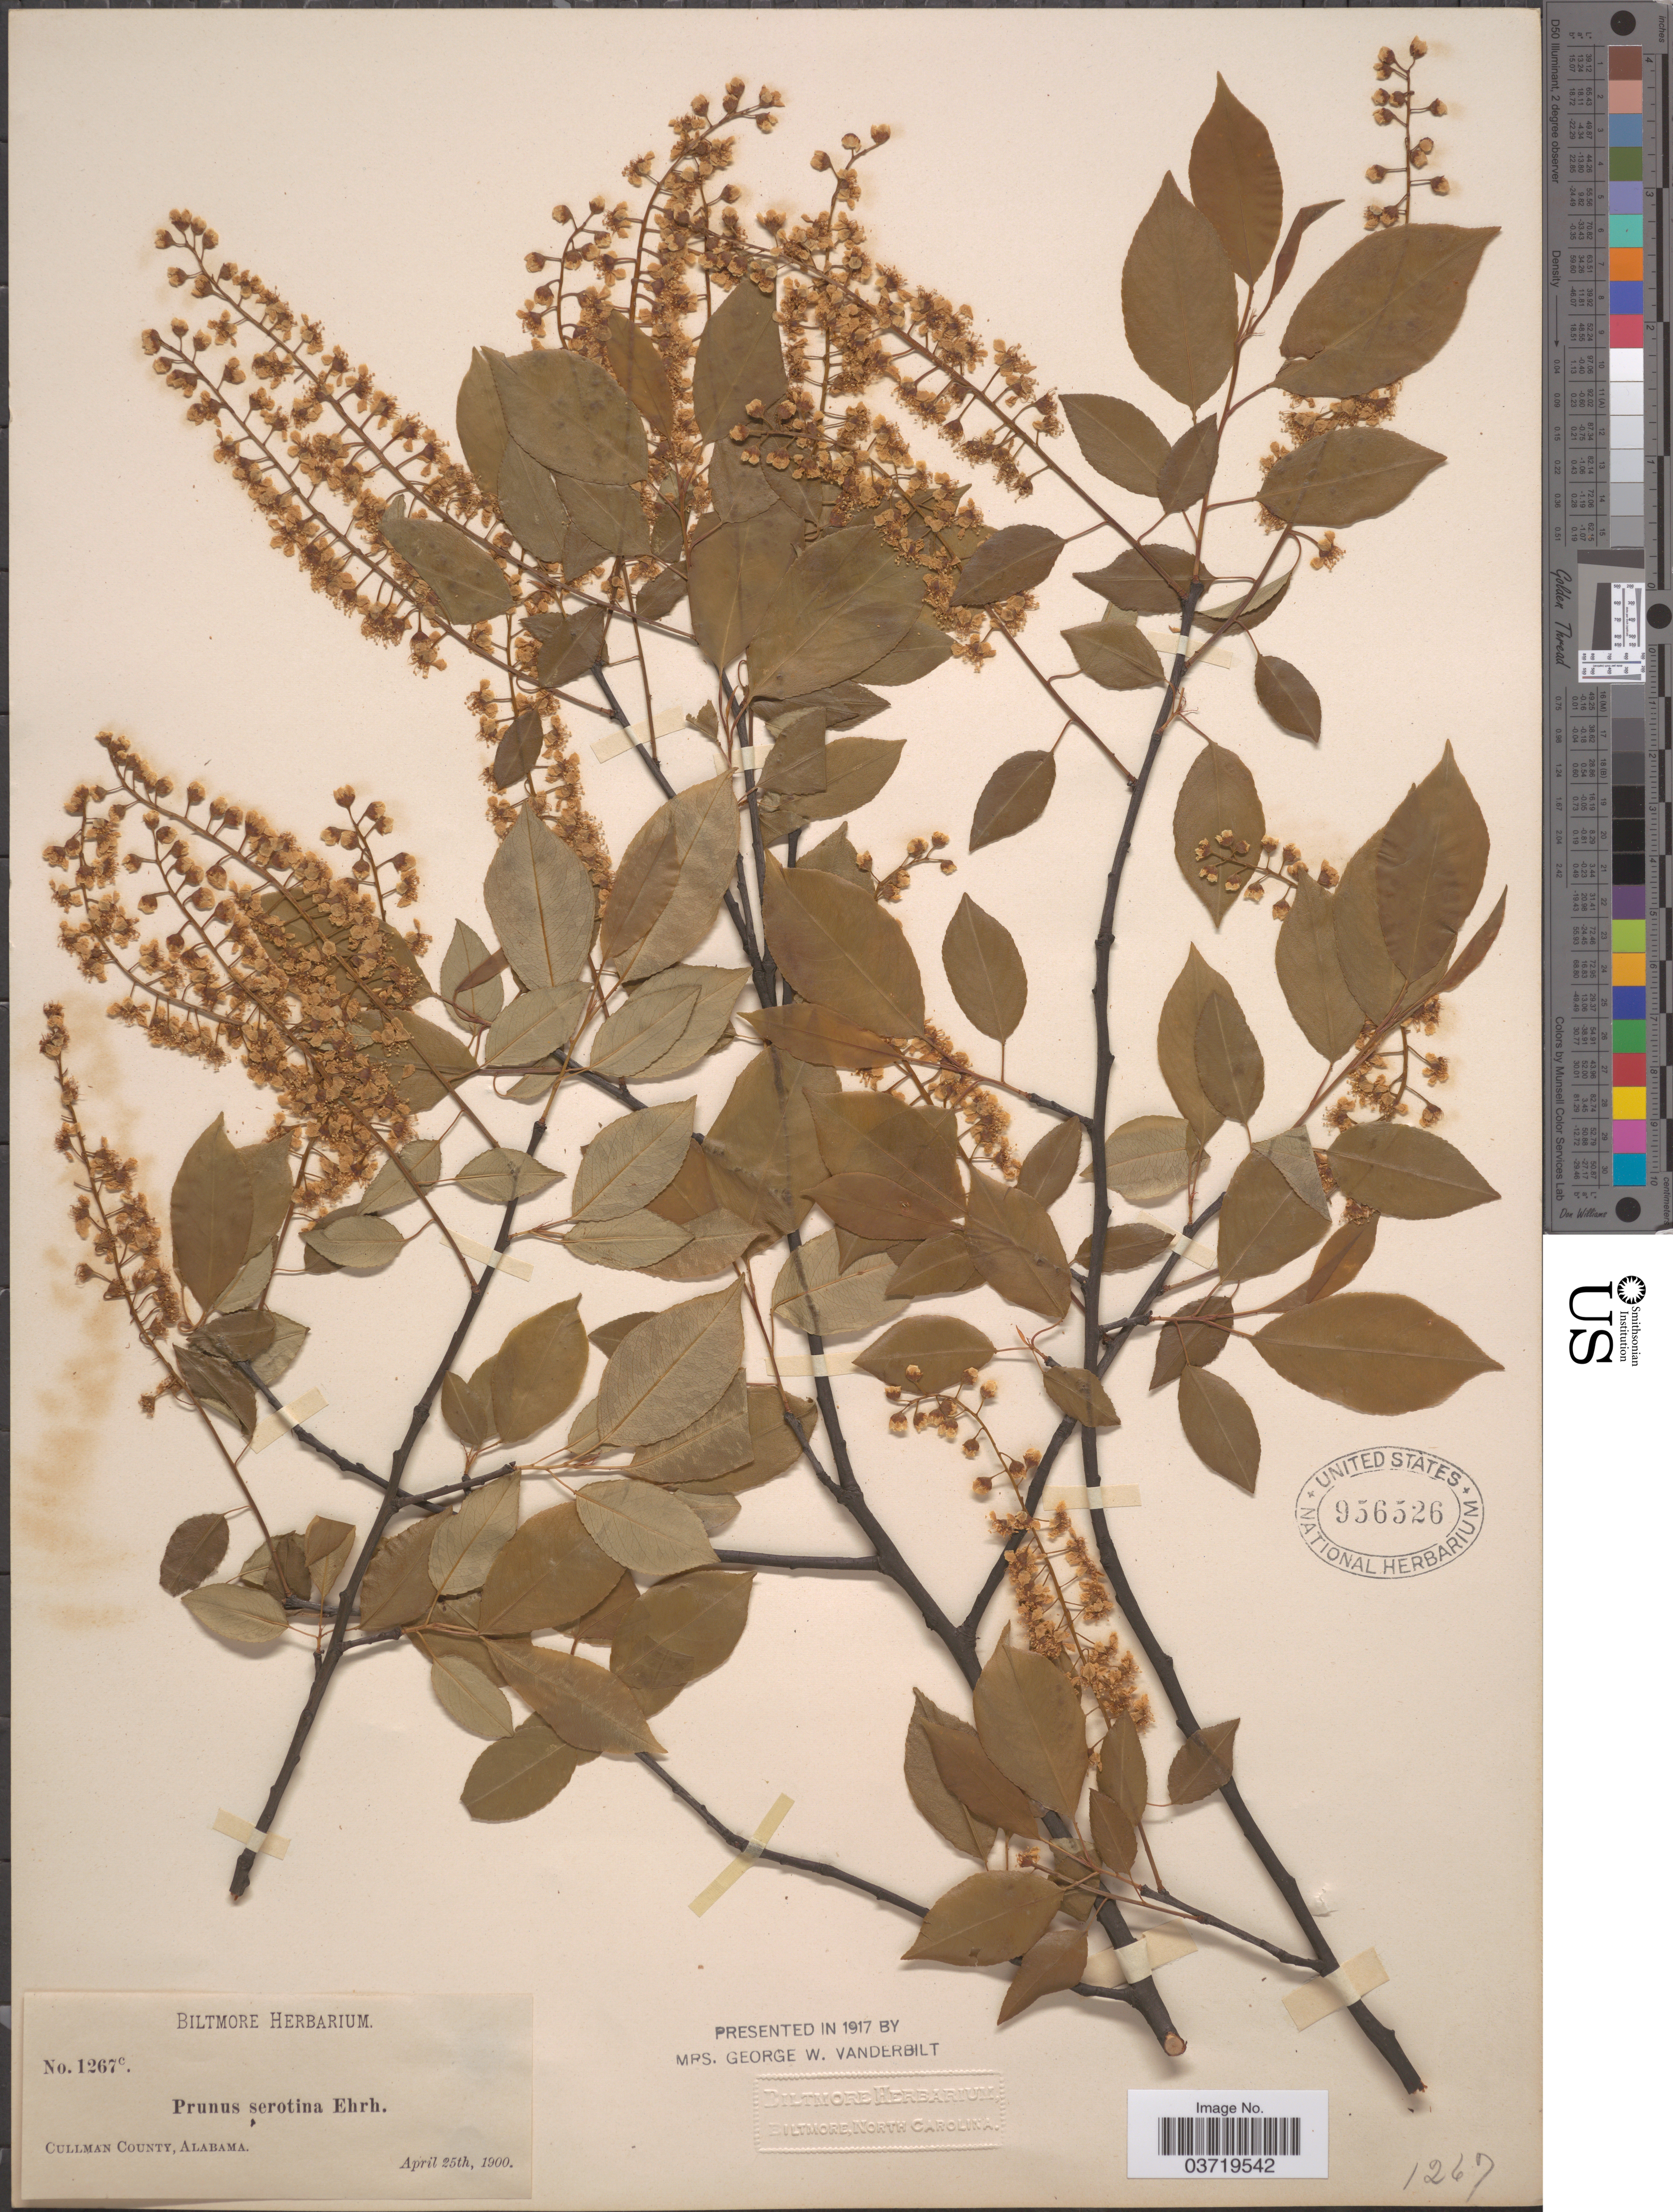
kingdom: Plantae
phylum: Tracheophyta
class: Magnoliopsida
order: Rosales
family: Rosaceae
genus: Prunus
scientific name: Prunus serotina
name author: Ehrh.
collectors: ex herb. Biltmore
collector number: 1267c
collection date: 1900-04-25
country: United States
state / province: Alabama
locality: Cullman County.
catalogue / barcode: US 956526